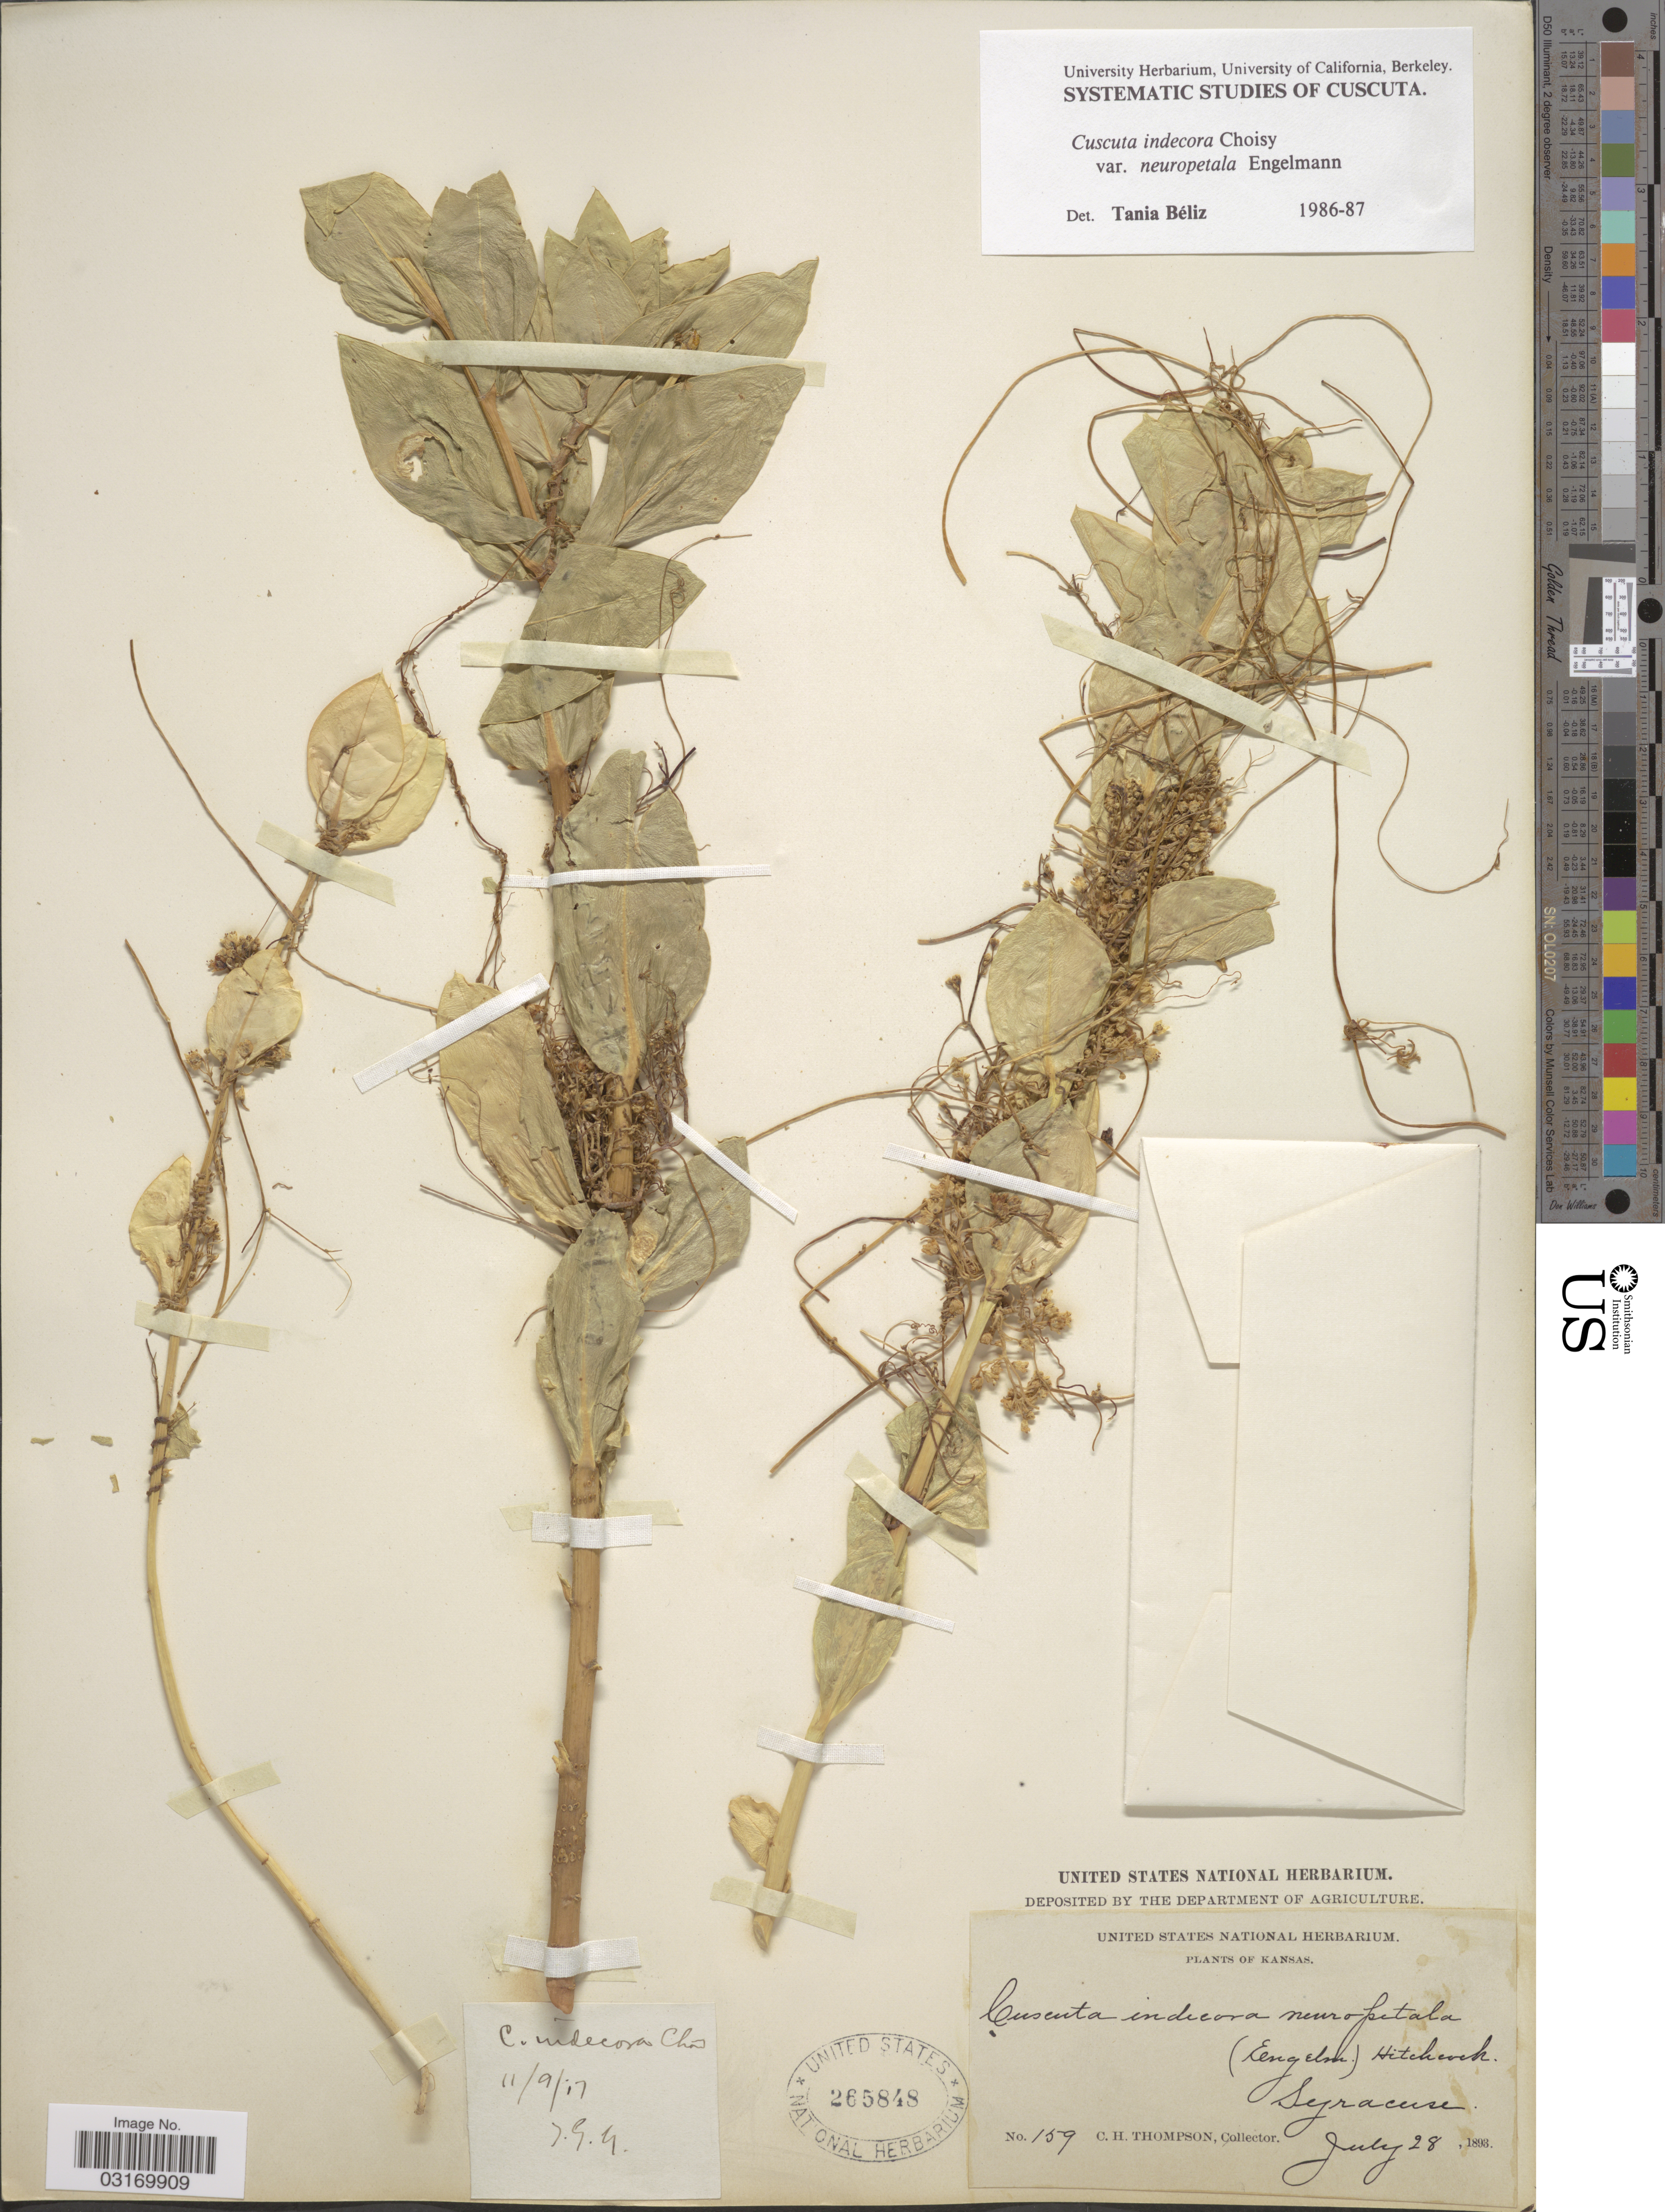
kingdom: Plantae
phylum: Tracheophyta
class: Magnoliopsida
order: Solanales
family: Convolvulaceae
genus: Cuscuta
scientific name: Cuscuta indecora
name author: Choisy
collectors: C. H. Thompson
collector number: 159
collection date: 1893-07-28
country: United States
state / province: Kansas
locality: Syracuse.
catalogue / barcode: US 265848